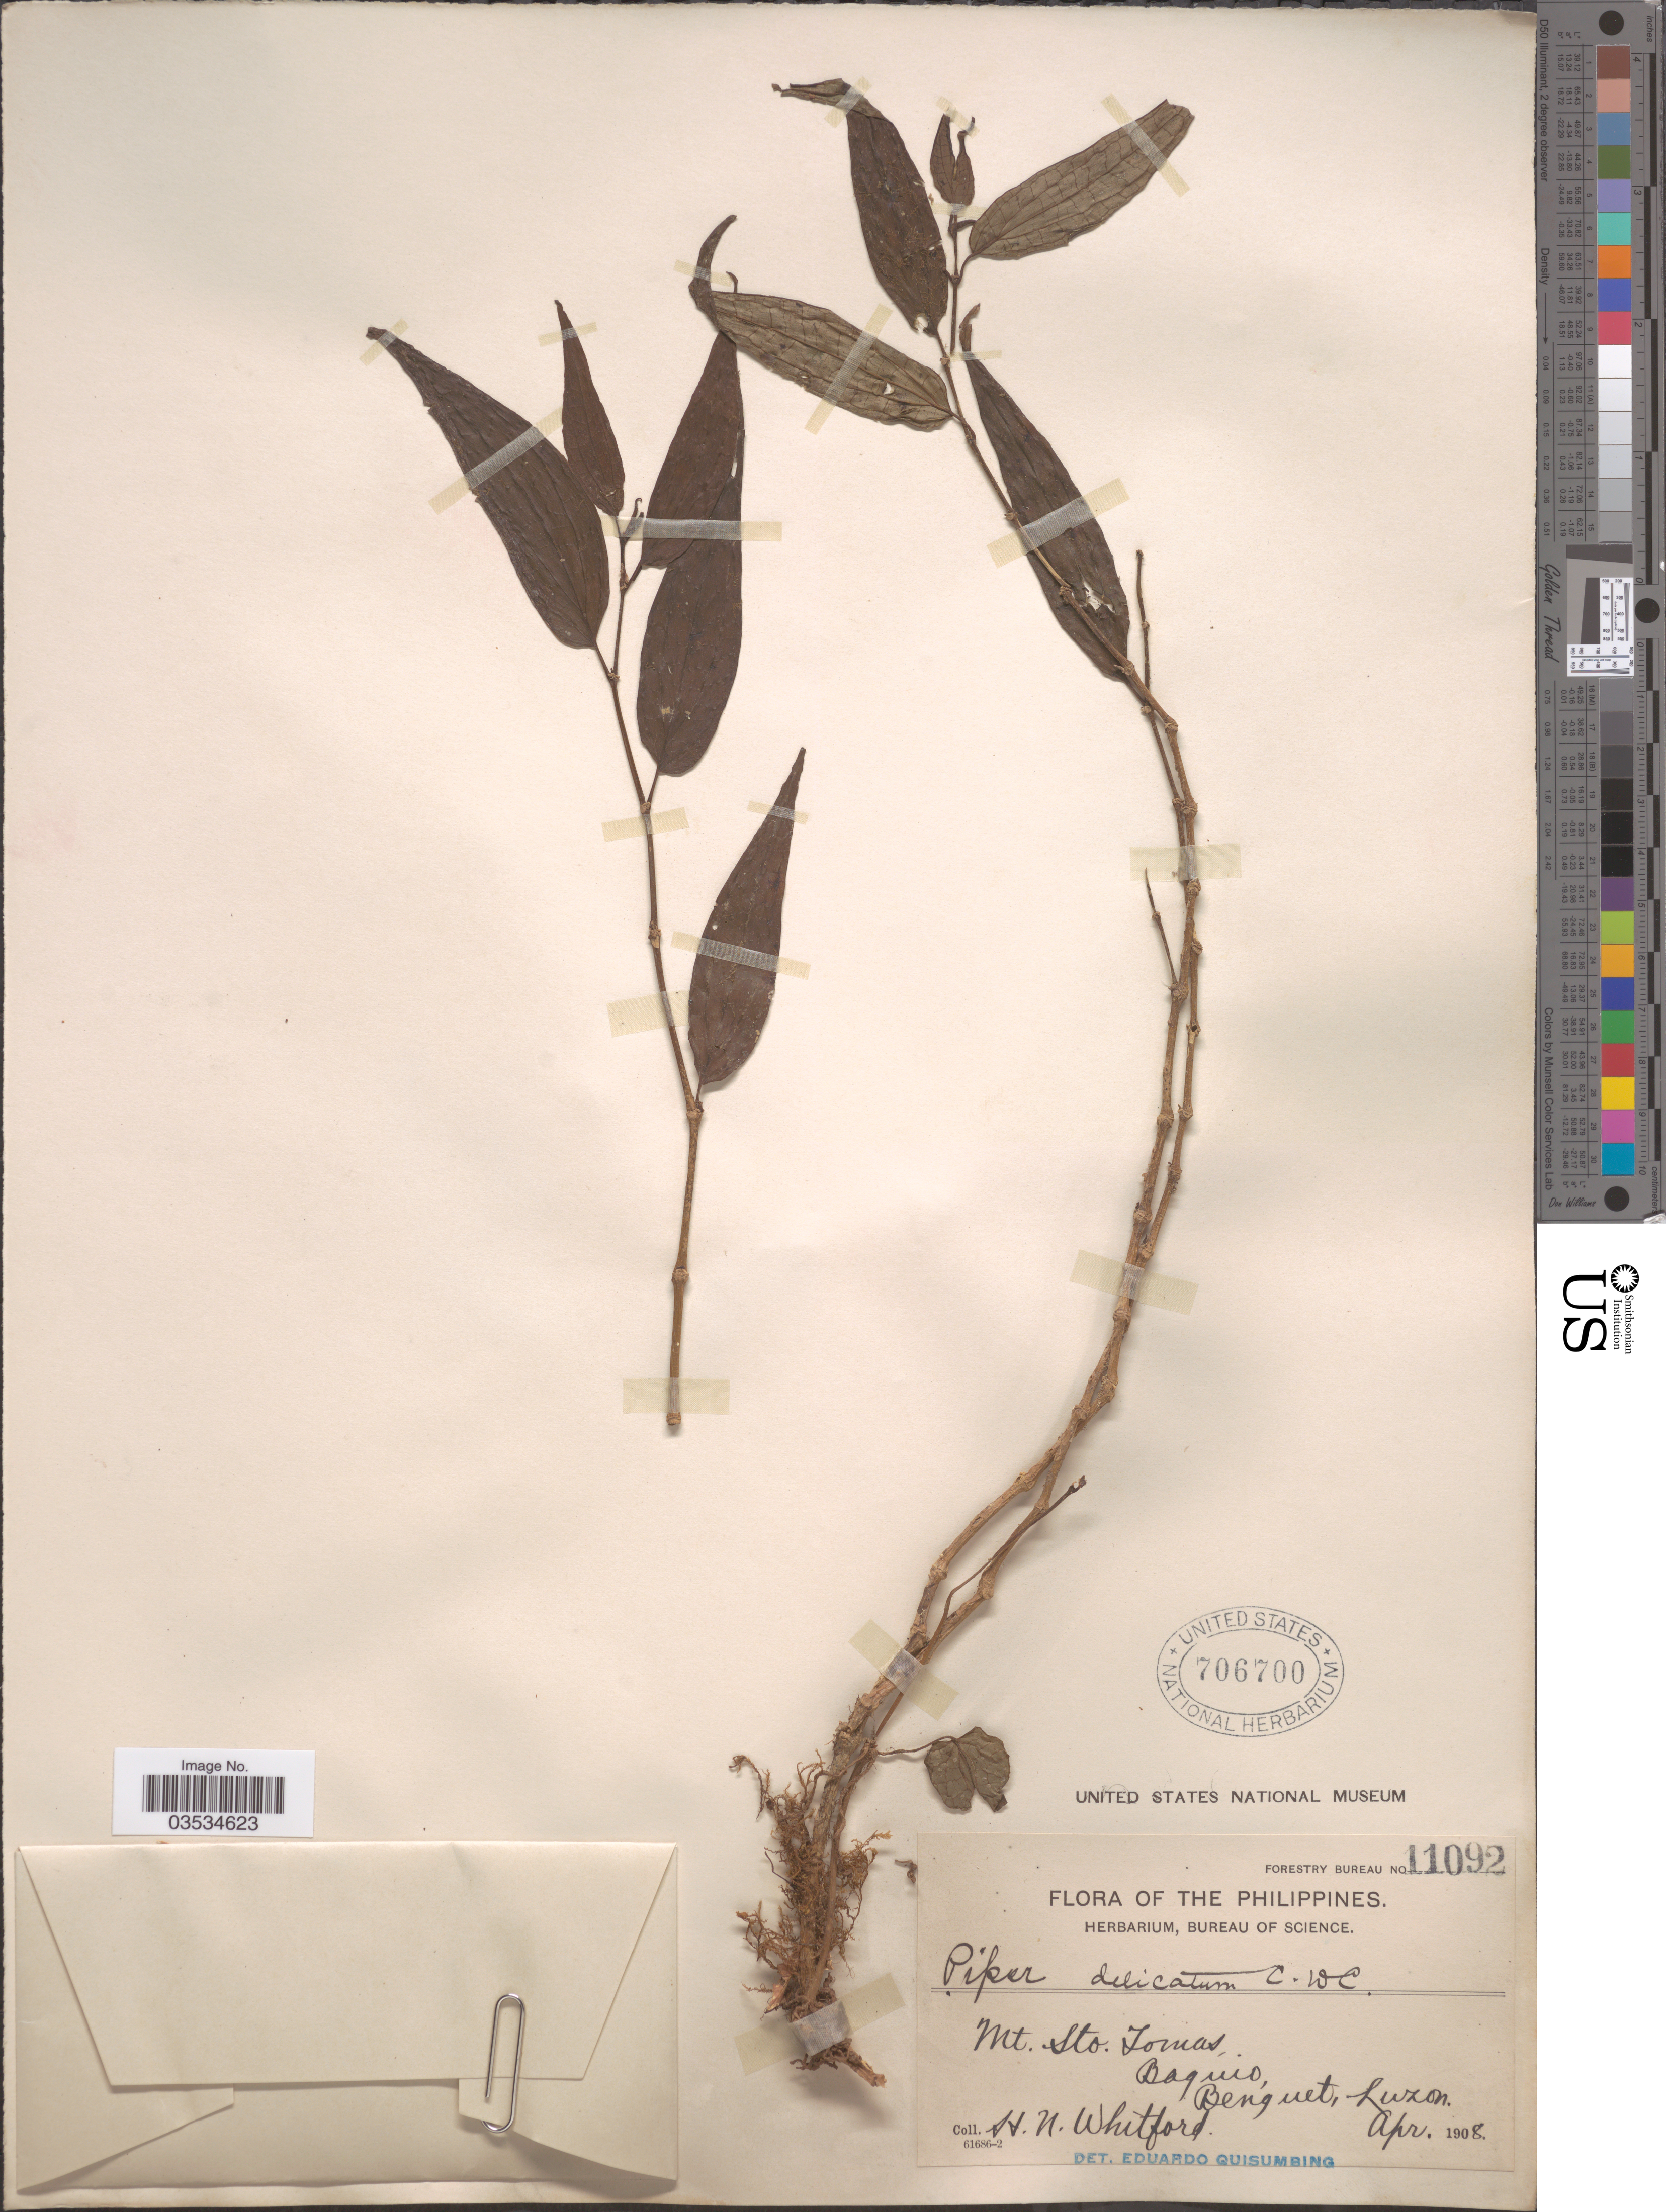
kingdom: Plantae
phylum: Tracheophyta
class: Magnoliopsida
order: Piperales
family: Piperaceae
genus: Piper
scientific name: Piper delicatum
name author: C. DC. in Elmer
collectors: H. N. Whitford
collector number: Forestry Bureau 11092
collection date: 1908-04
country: Philippines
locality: Mt. Sto. Tomas, Baguio, Benguet, Luzon.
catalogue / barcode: US 706700